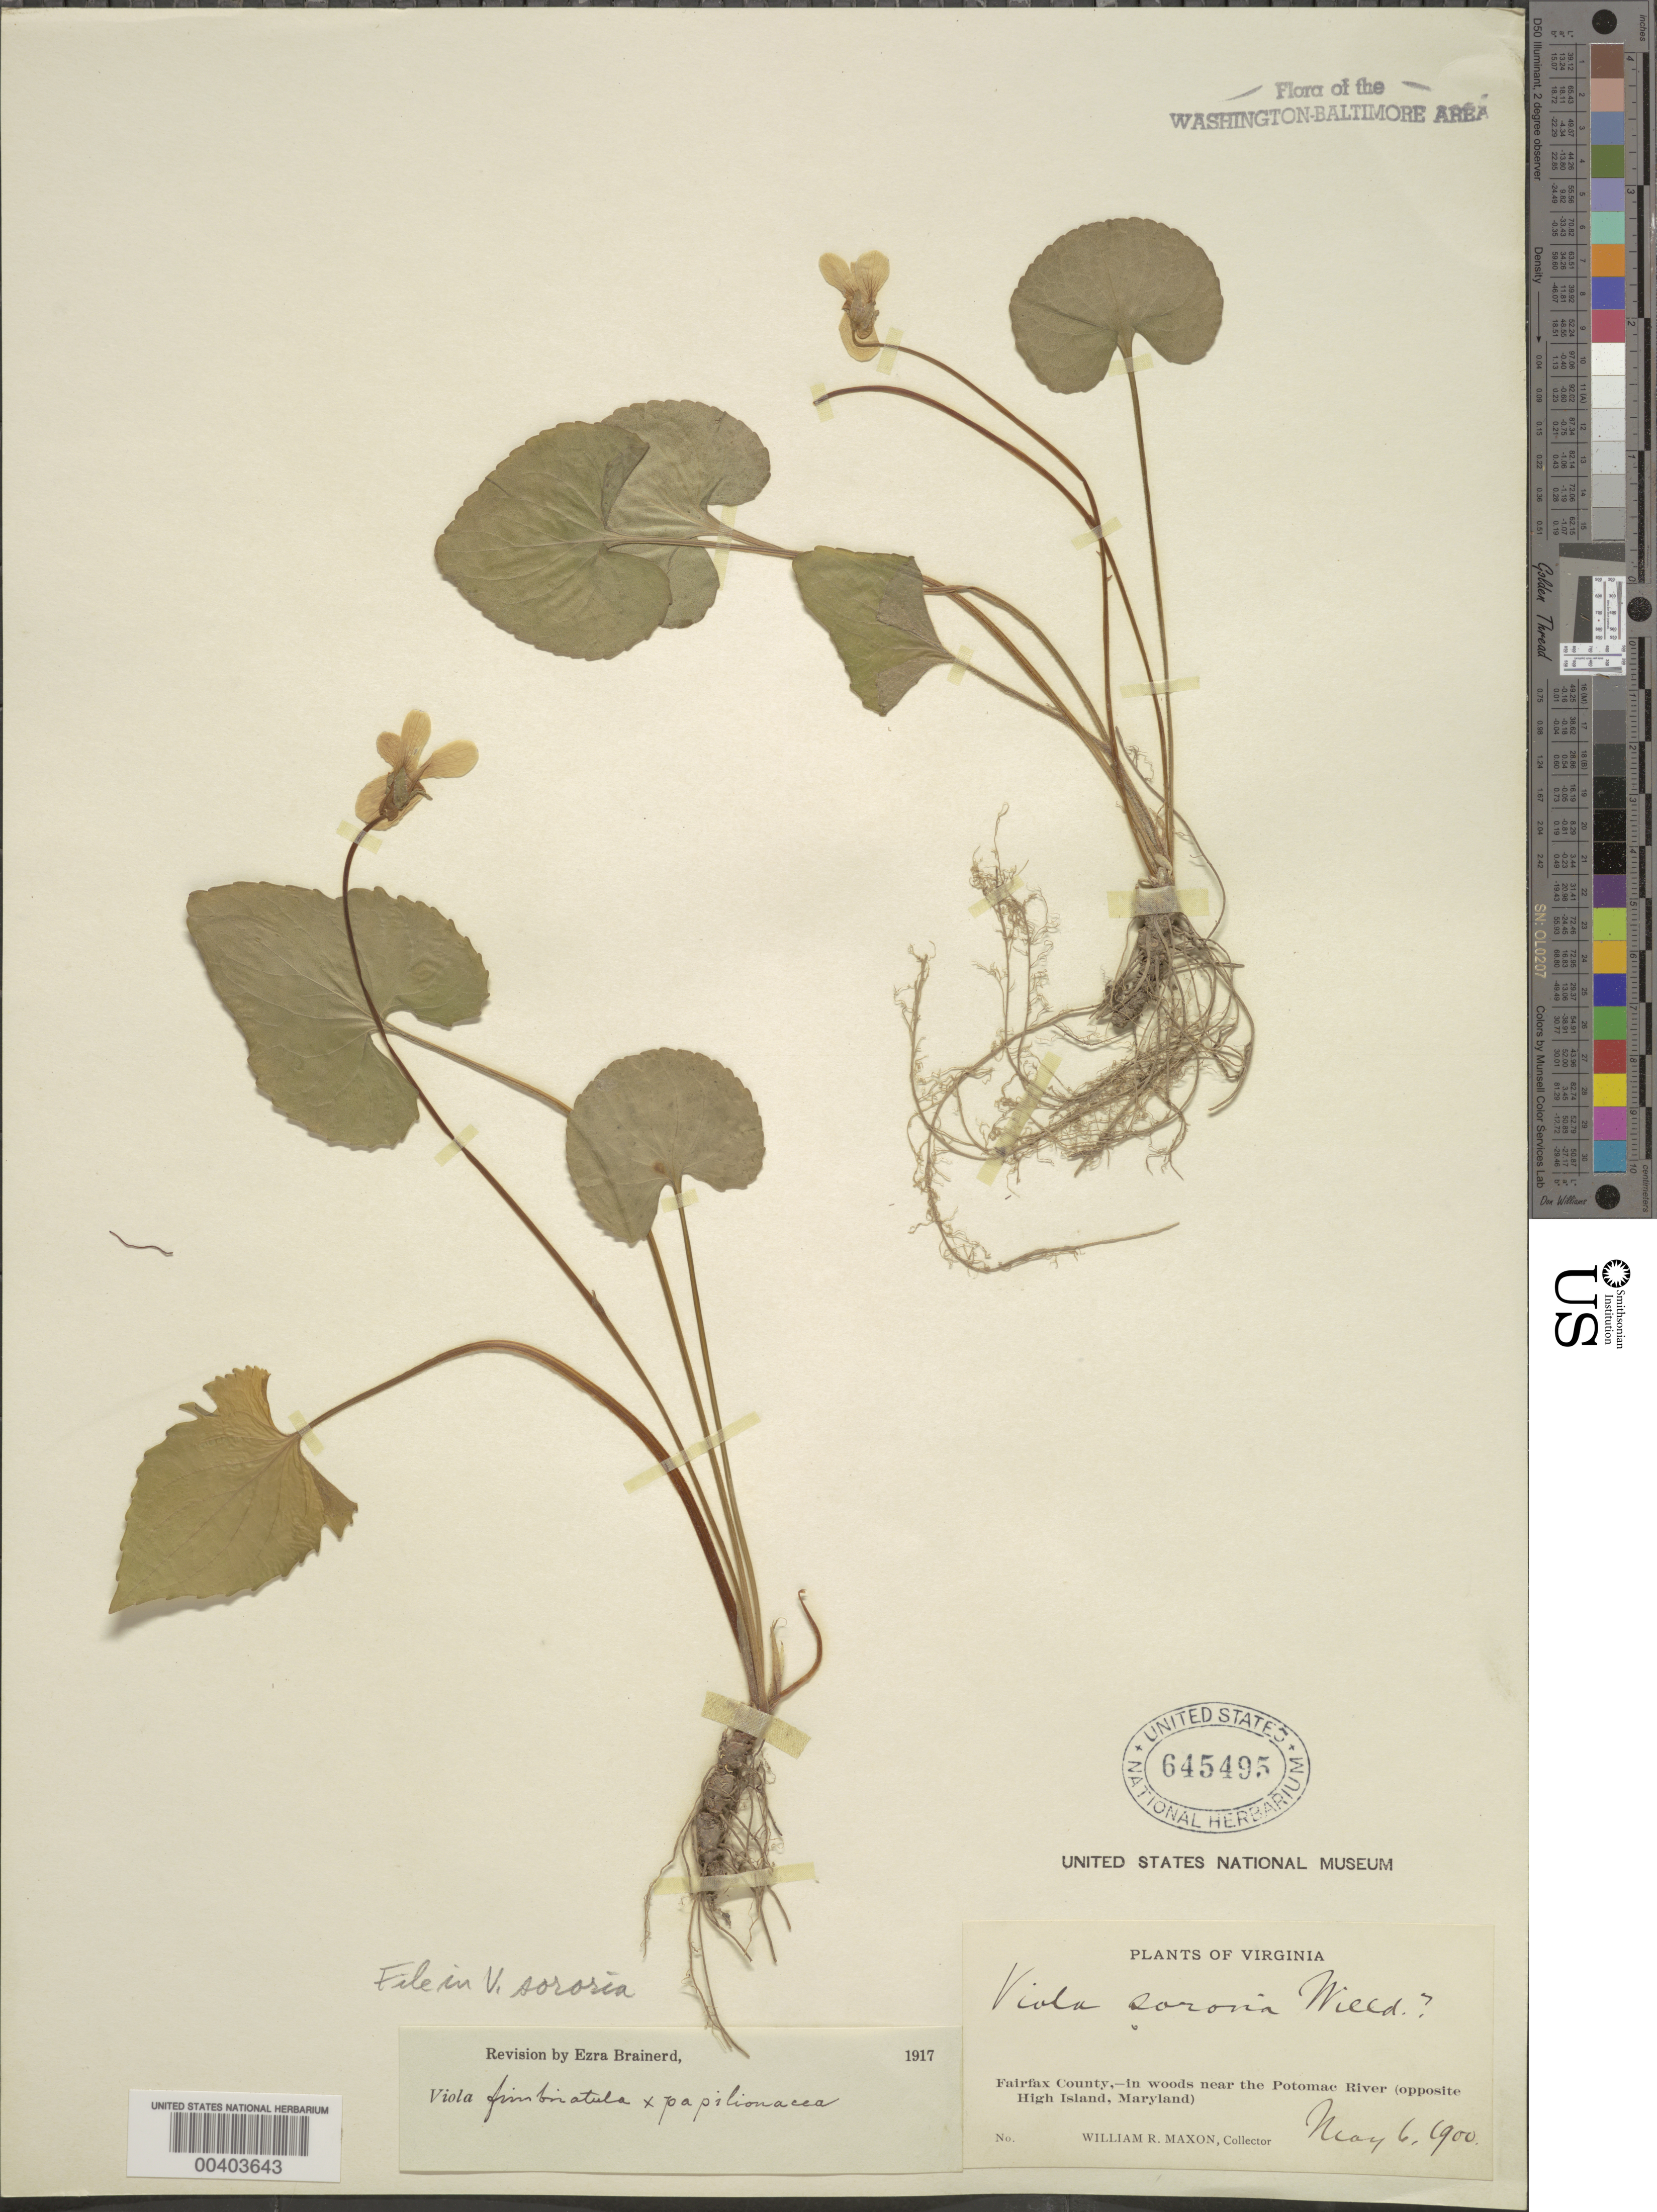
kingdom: Plantae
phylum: Tracheophyta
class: Magnoliopsida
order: Malpighiales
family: Violaceae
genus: Viola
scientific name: Viola sagittata var. ovata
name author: (Nutt.) Torr. & A. Gray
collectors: W. R. Maxon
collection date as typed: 06 May 1900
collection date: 1900-05-06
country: United States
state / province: Virginia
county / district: Fairfax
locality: Opposite High Island C. and O. Canal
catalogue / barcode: US 645495